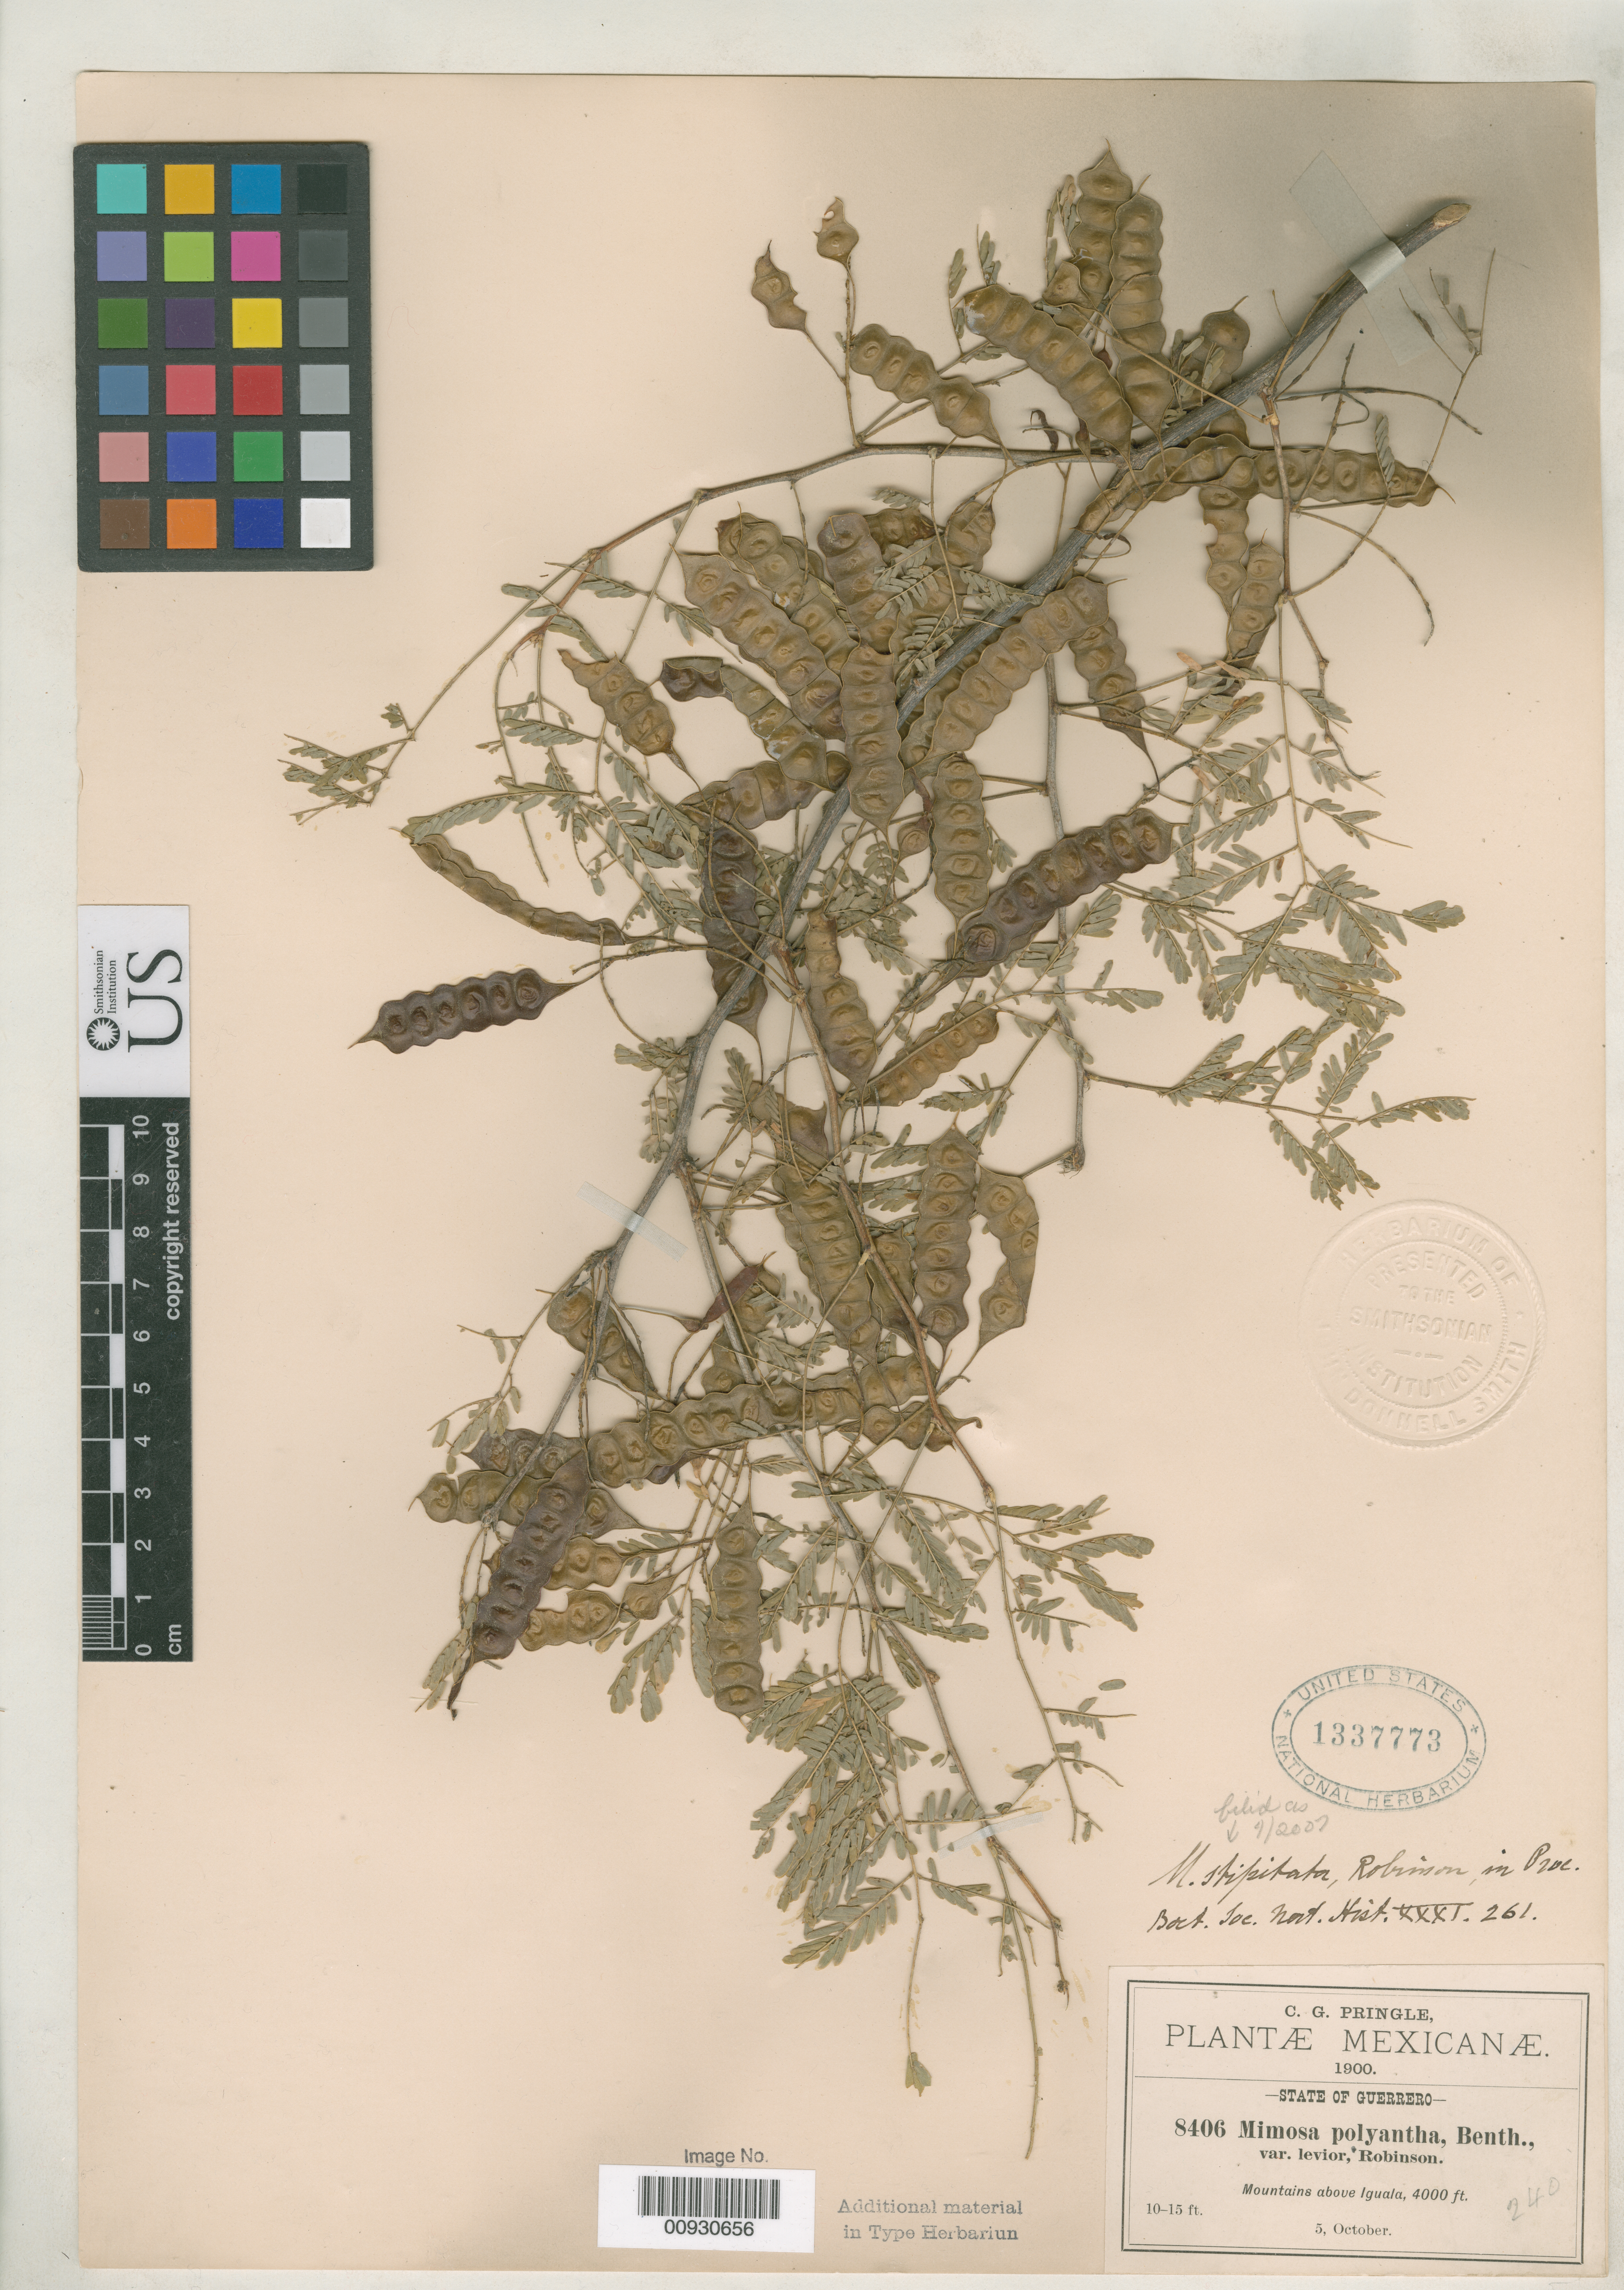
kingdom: Plantae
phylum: Tracheophyta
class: Magnoliopsida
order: Fabales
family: Fabaceae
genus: Mimosa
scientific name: Mimosa stipitata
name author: B.L. Rob.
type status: Isotype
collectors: C. G. Pringle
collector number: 8406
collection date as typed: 05 Oct 1900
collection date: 1900-10-05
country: Mexico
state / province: Guerrero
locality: Mountains above Iguala.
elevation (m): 1219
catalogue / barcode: US 1337773